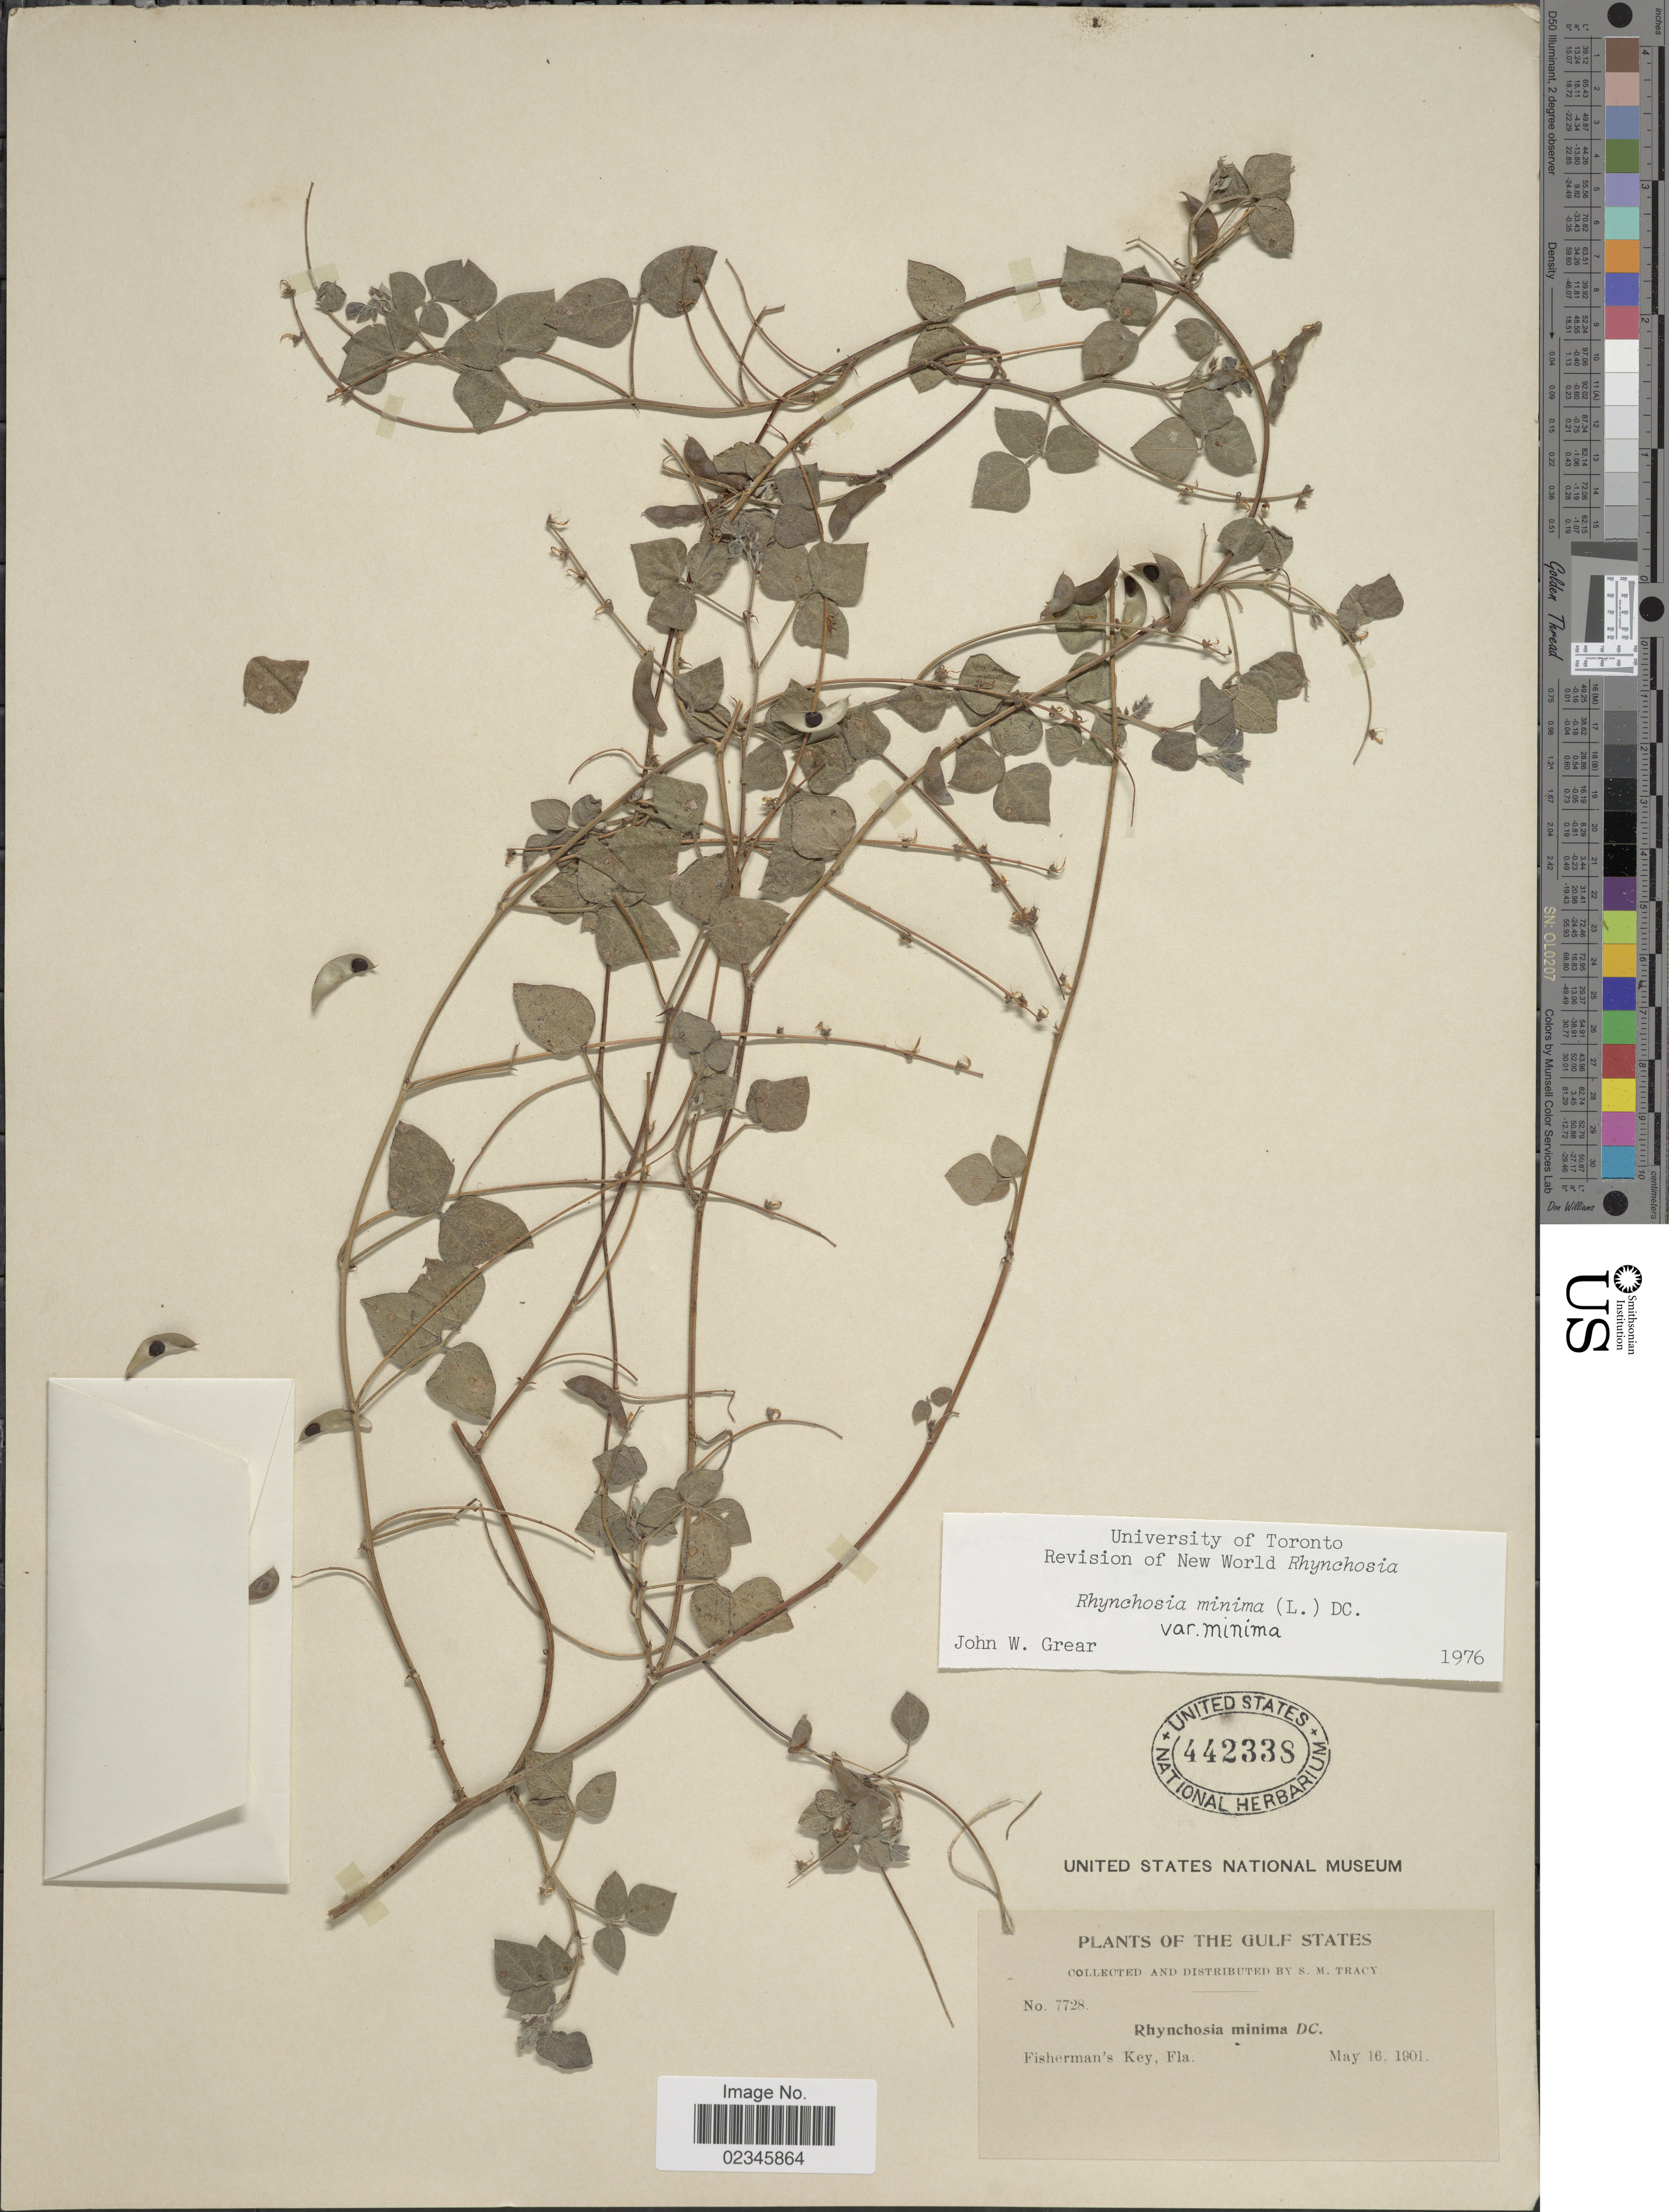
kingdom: Plantae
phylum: Tracheophyta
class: Magnoliopsida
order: Fabales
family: Fabaceae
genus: Rhynchosia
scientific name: Rhynchosia minima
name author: (L.) DC.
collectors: S. M. Tracy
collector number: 7728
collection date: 1901-05-16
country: United States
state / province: Florida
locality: Gulf States, Fisherman's Key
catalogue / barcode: US 442338